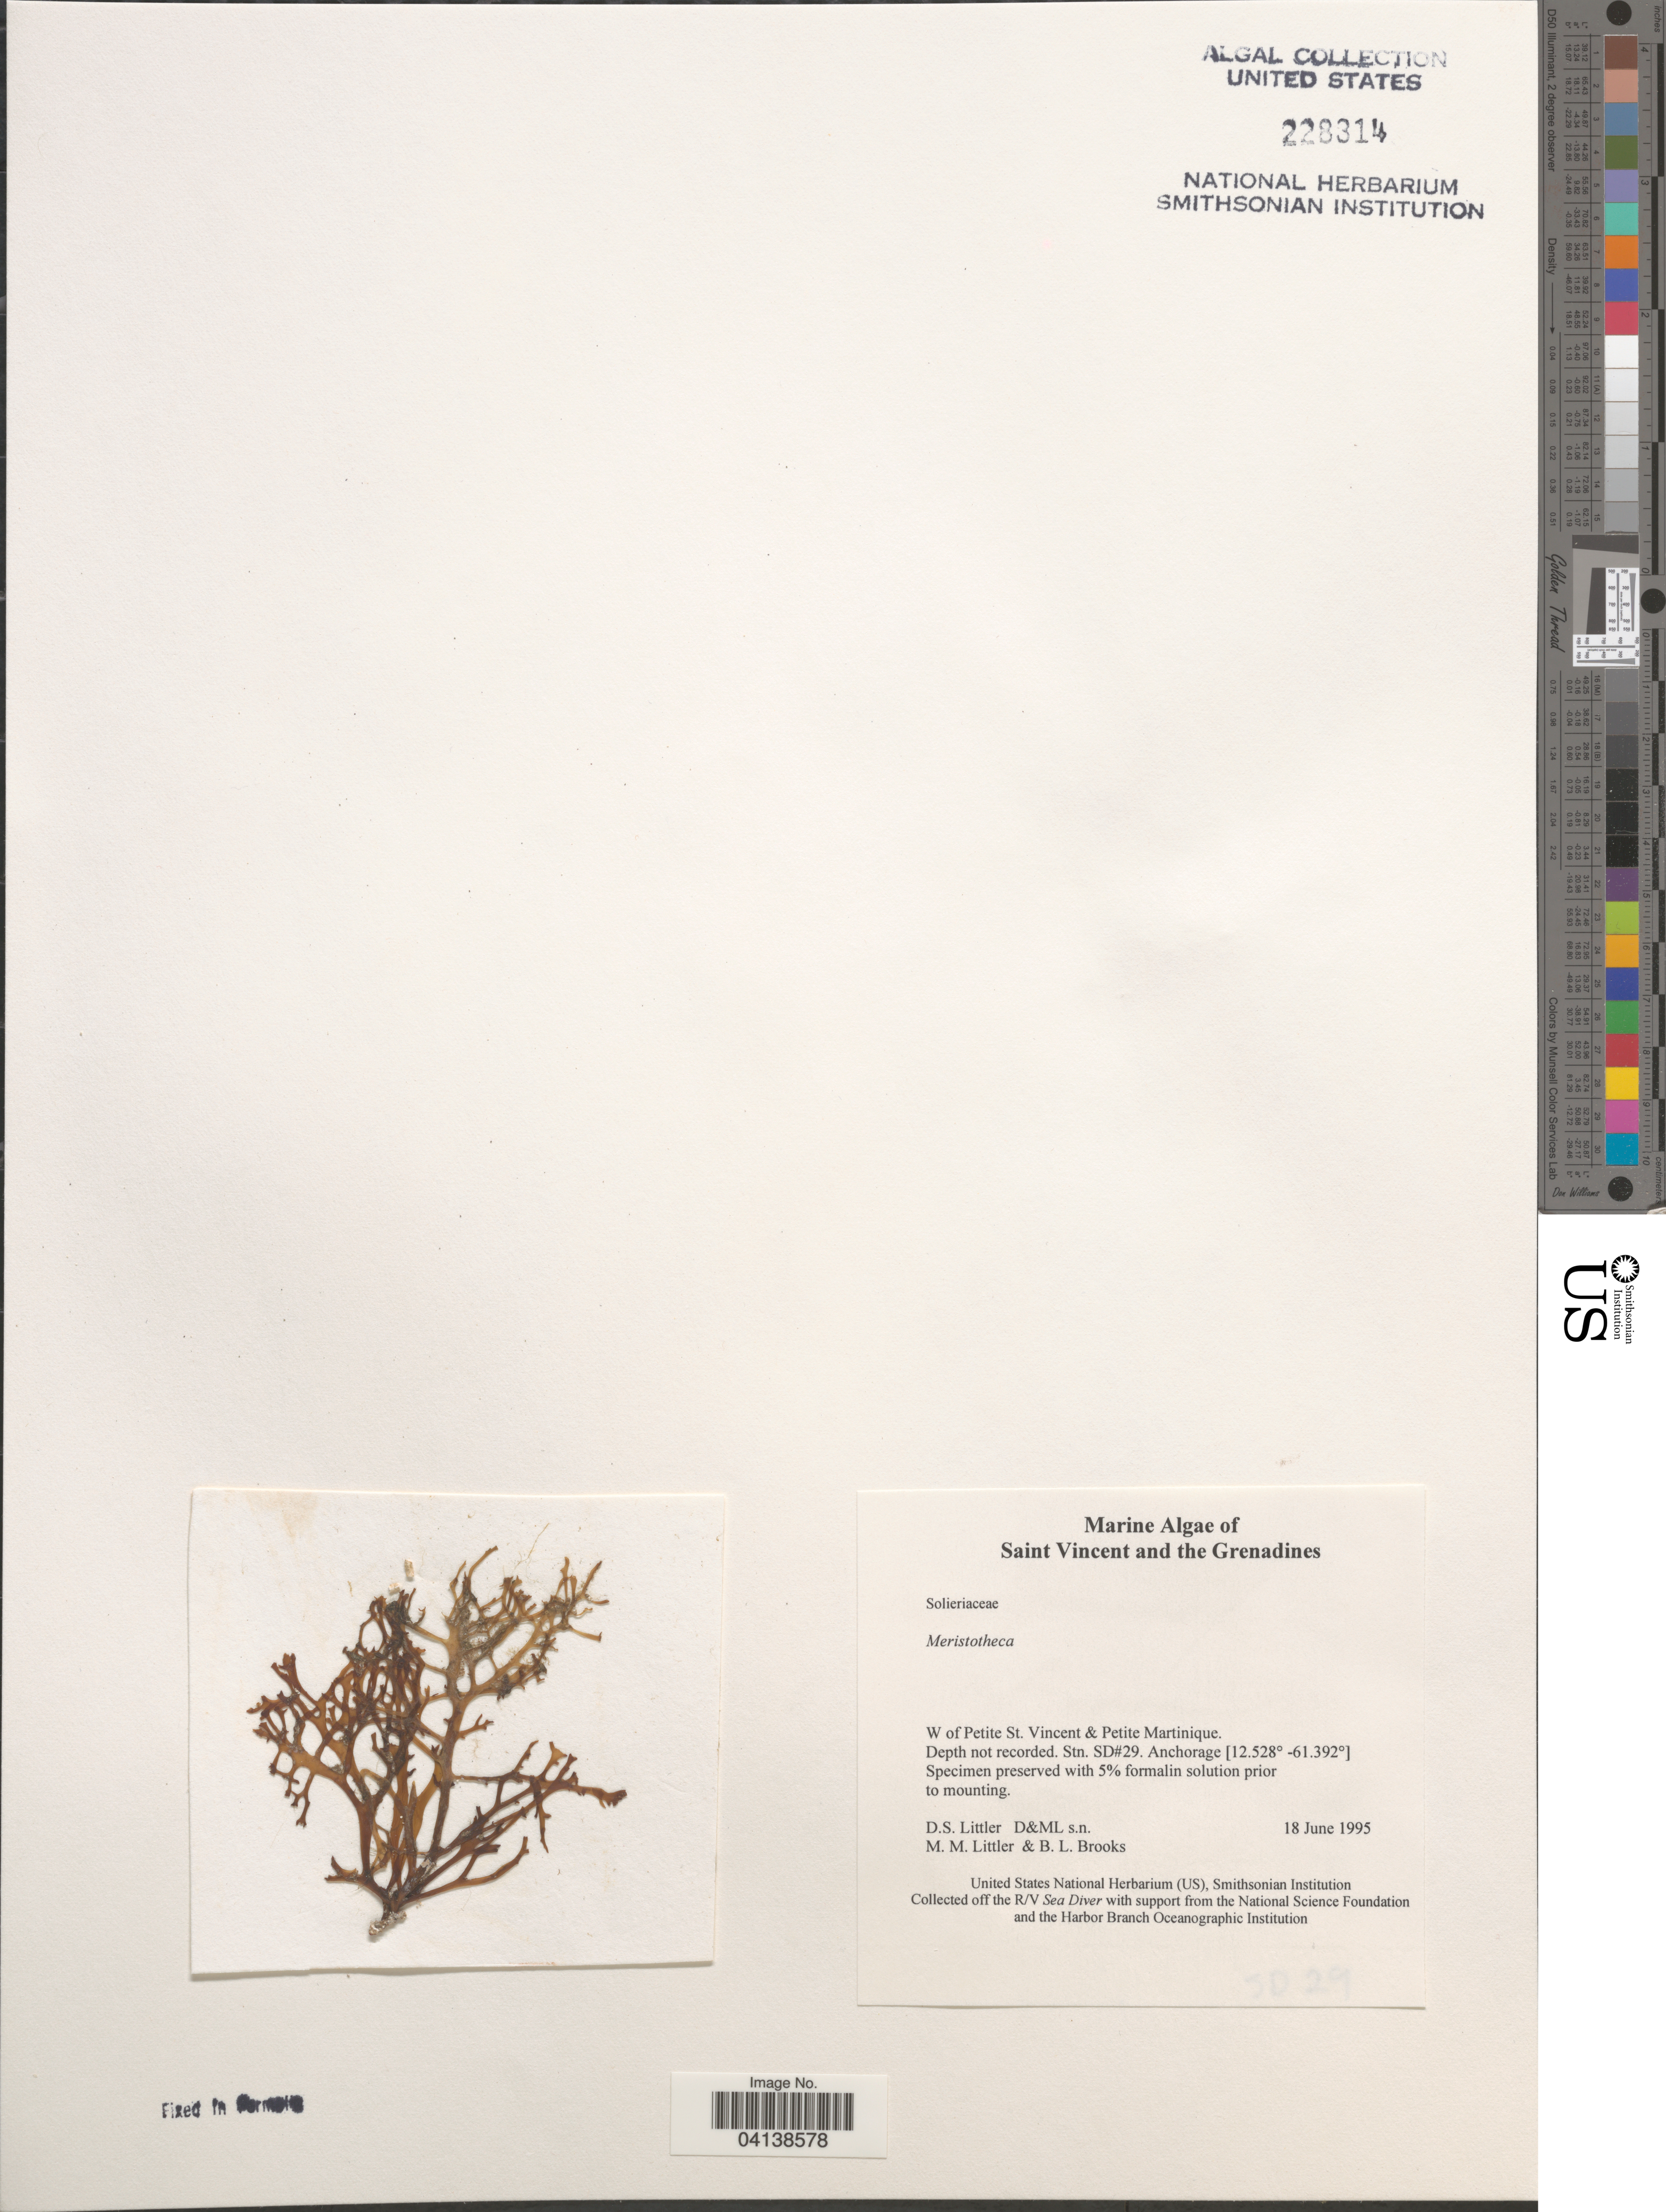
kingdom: Plantae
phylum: Rhodophyta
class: Florideophyceae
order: Gigartinales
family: Solieriaceae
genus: Meristotheca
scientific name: Meristotheca sp.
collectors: D. S. Littler & B. Brooks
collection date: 1995-06-18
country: St. Vincent - Grenadines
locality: Saint Vincent and the Grenadines. W of Petite St. Vincent & Petite Martinique. Stn. SD#29.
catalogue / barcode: US 228314